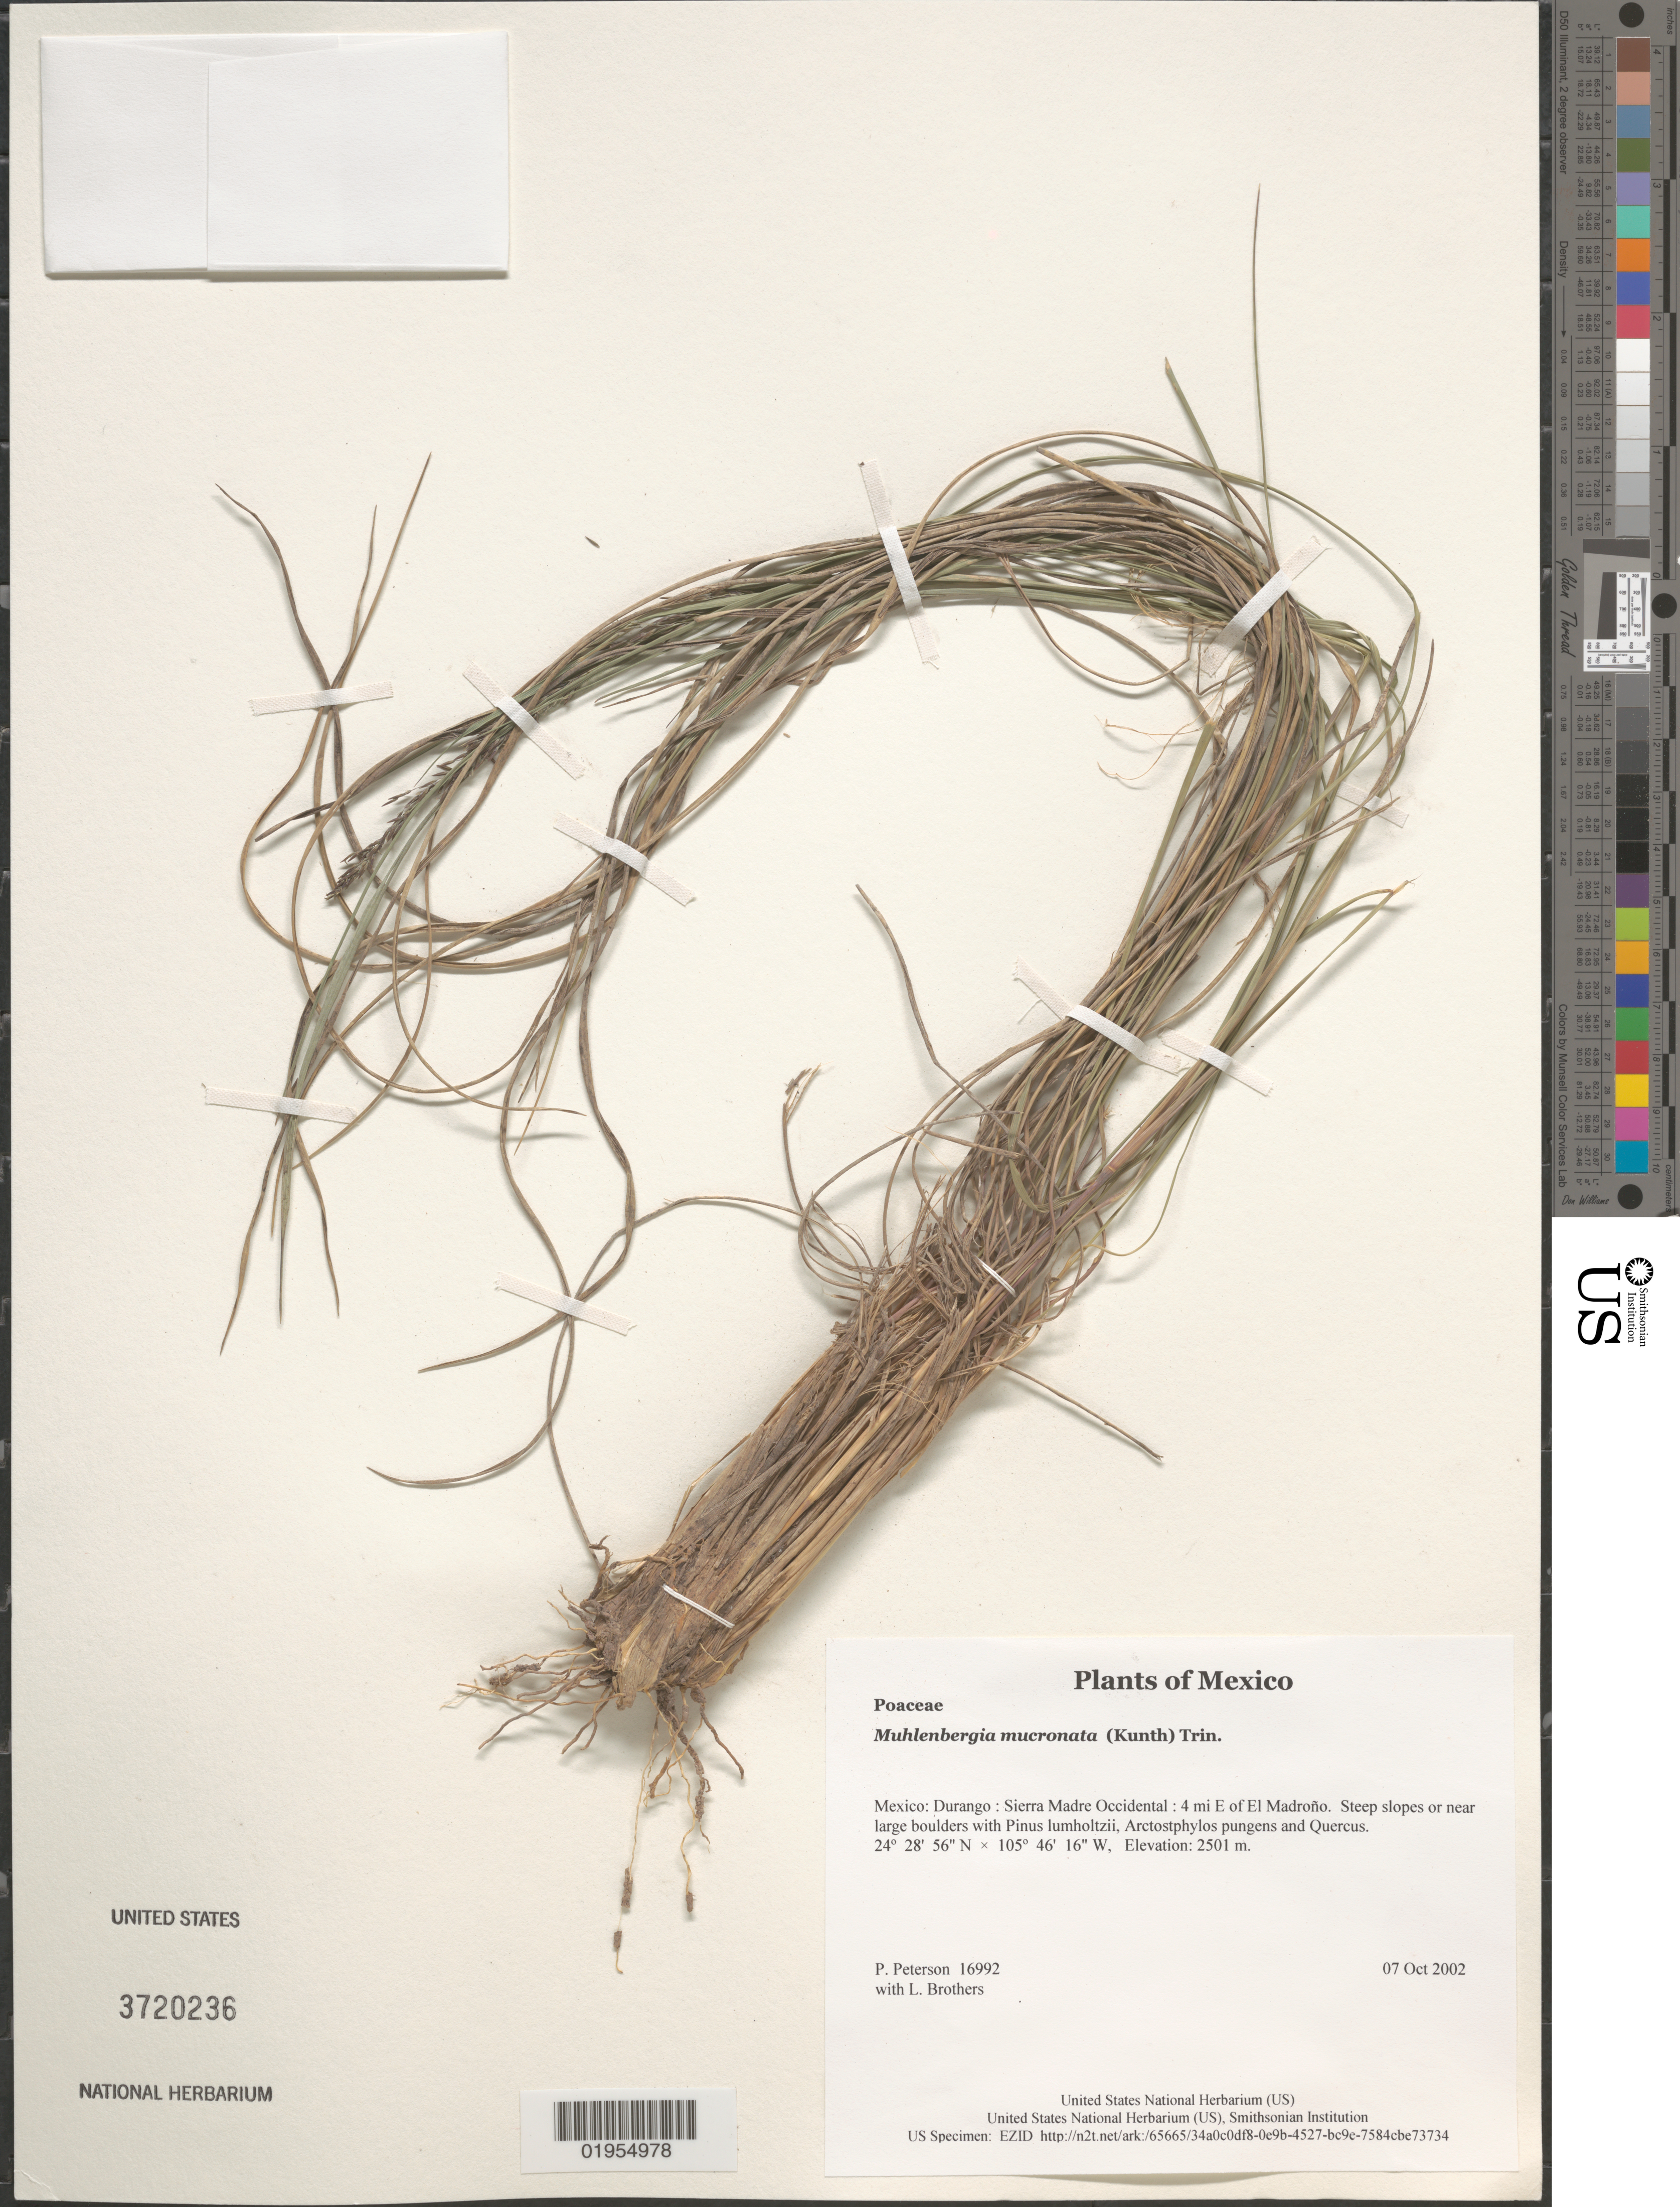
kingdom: Plantae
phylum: Tracheophyta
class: Liliopsida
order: Poales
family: Poaceae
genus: Muhlenbergia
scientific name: Muhlenbergia mucronata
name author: (Kunth) Trin.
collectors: P. M. Peterson & L. E. Brothers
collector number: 16992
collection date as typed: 07 Oct 2002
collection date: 2002-10-07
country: Mexico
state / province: Durango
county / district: Sierra Madre Occidental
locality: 4 mi E of El Madroño. Steep slopes or near large boulders with Pinus lumholtzii, Arctostphylos pungens and Quercus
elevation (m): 2501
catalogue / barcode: US 3720236